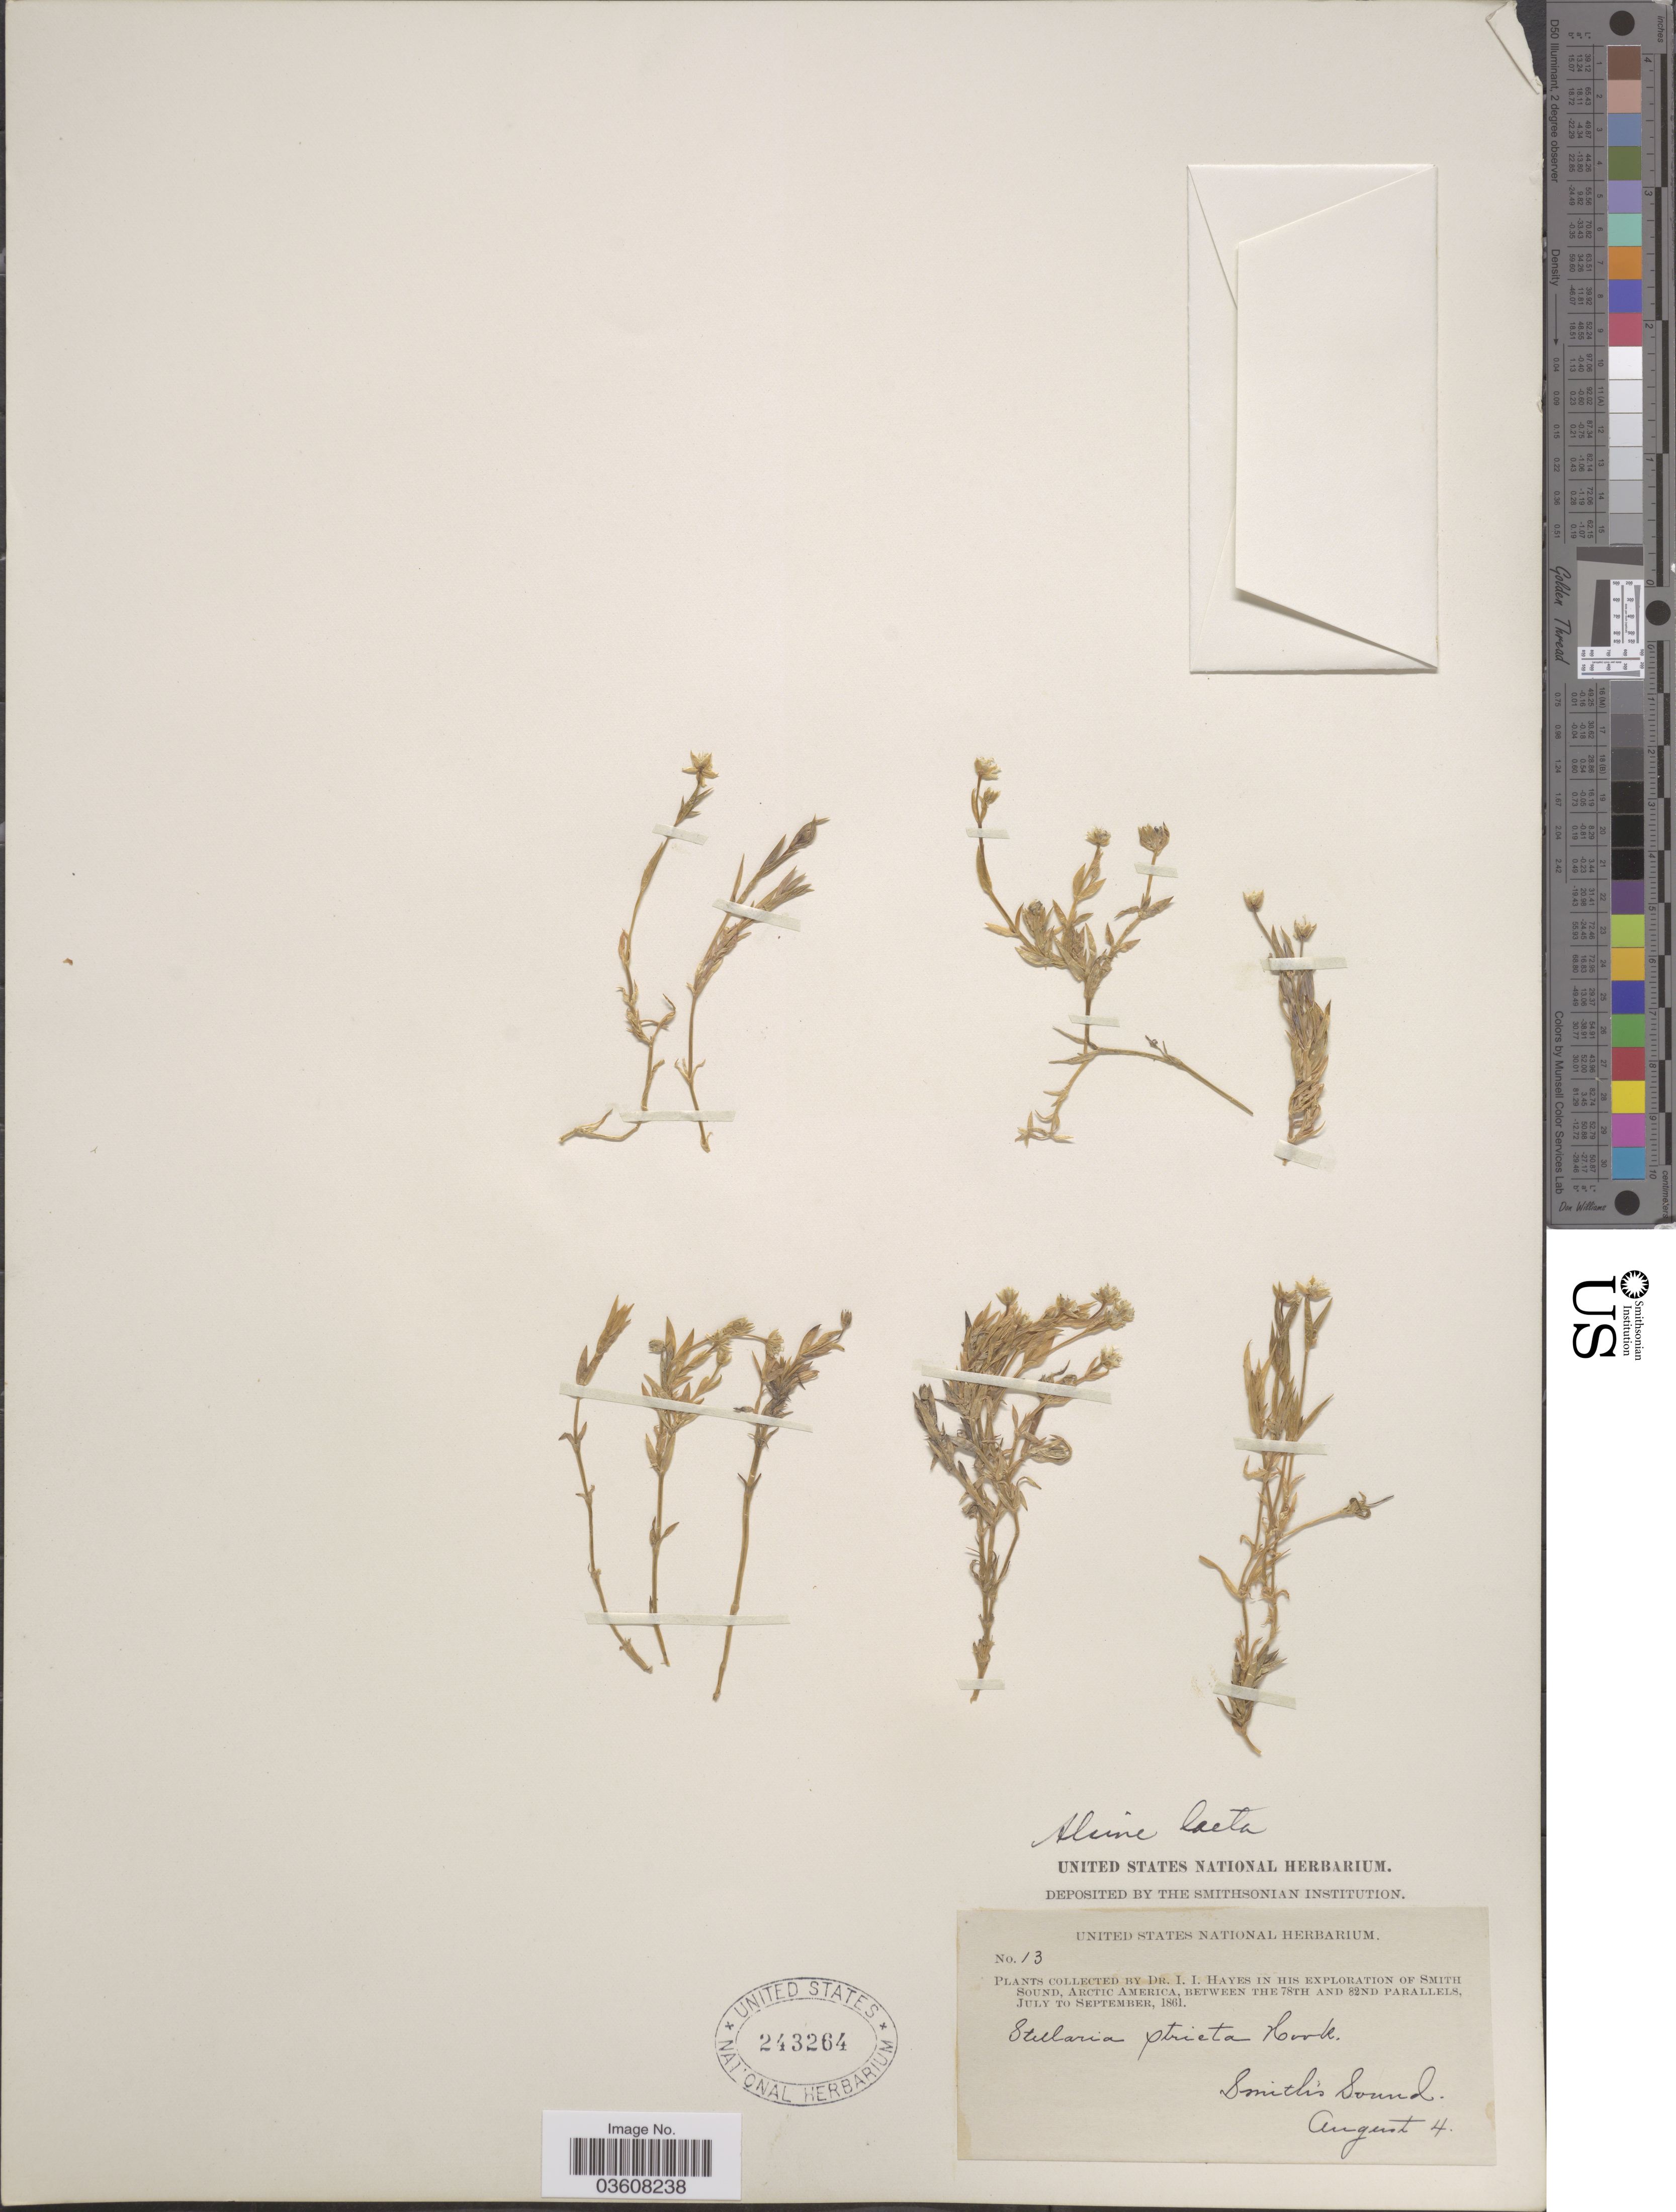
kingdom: Plantae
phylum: Tracheophyta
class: Magnoliopsida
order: Caryophyllales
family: Caryophyllaceae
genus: Stellaria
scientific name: Stellaria laeta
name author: Richards.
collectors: I. I. Hayes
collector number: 13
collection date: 1861-08-04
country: United States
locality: Smith Sound, Arctic America. Smith's Sound.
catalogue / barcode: US 243264